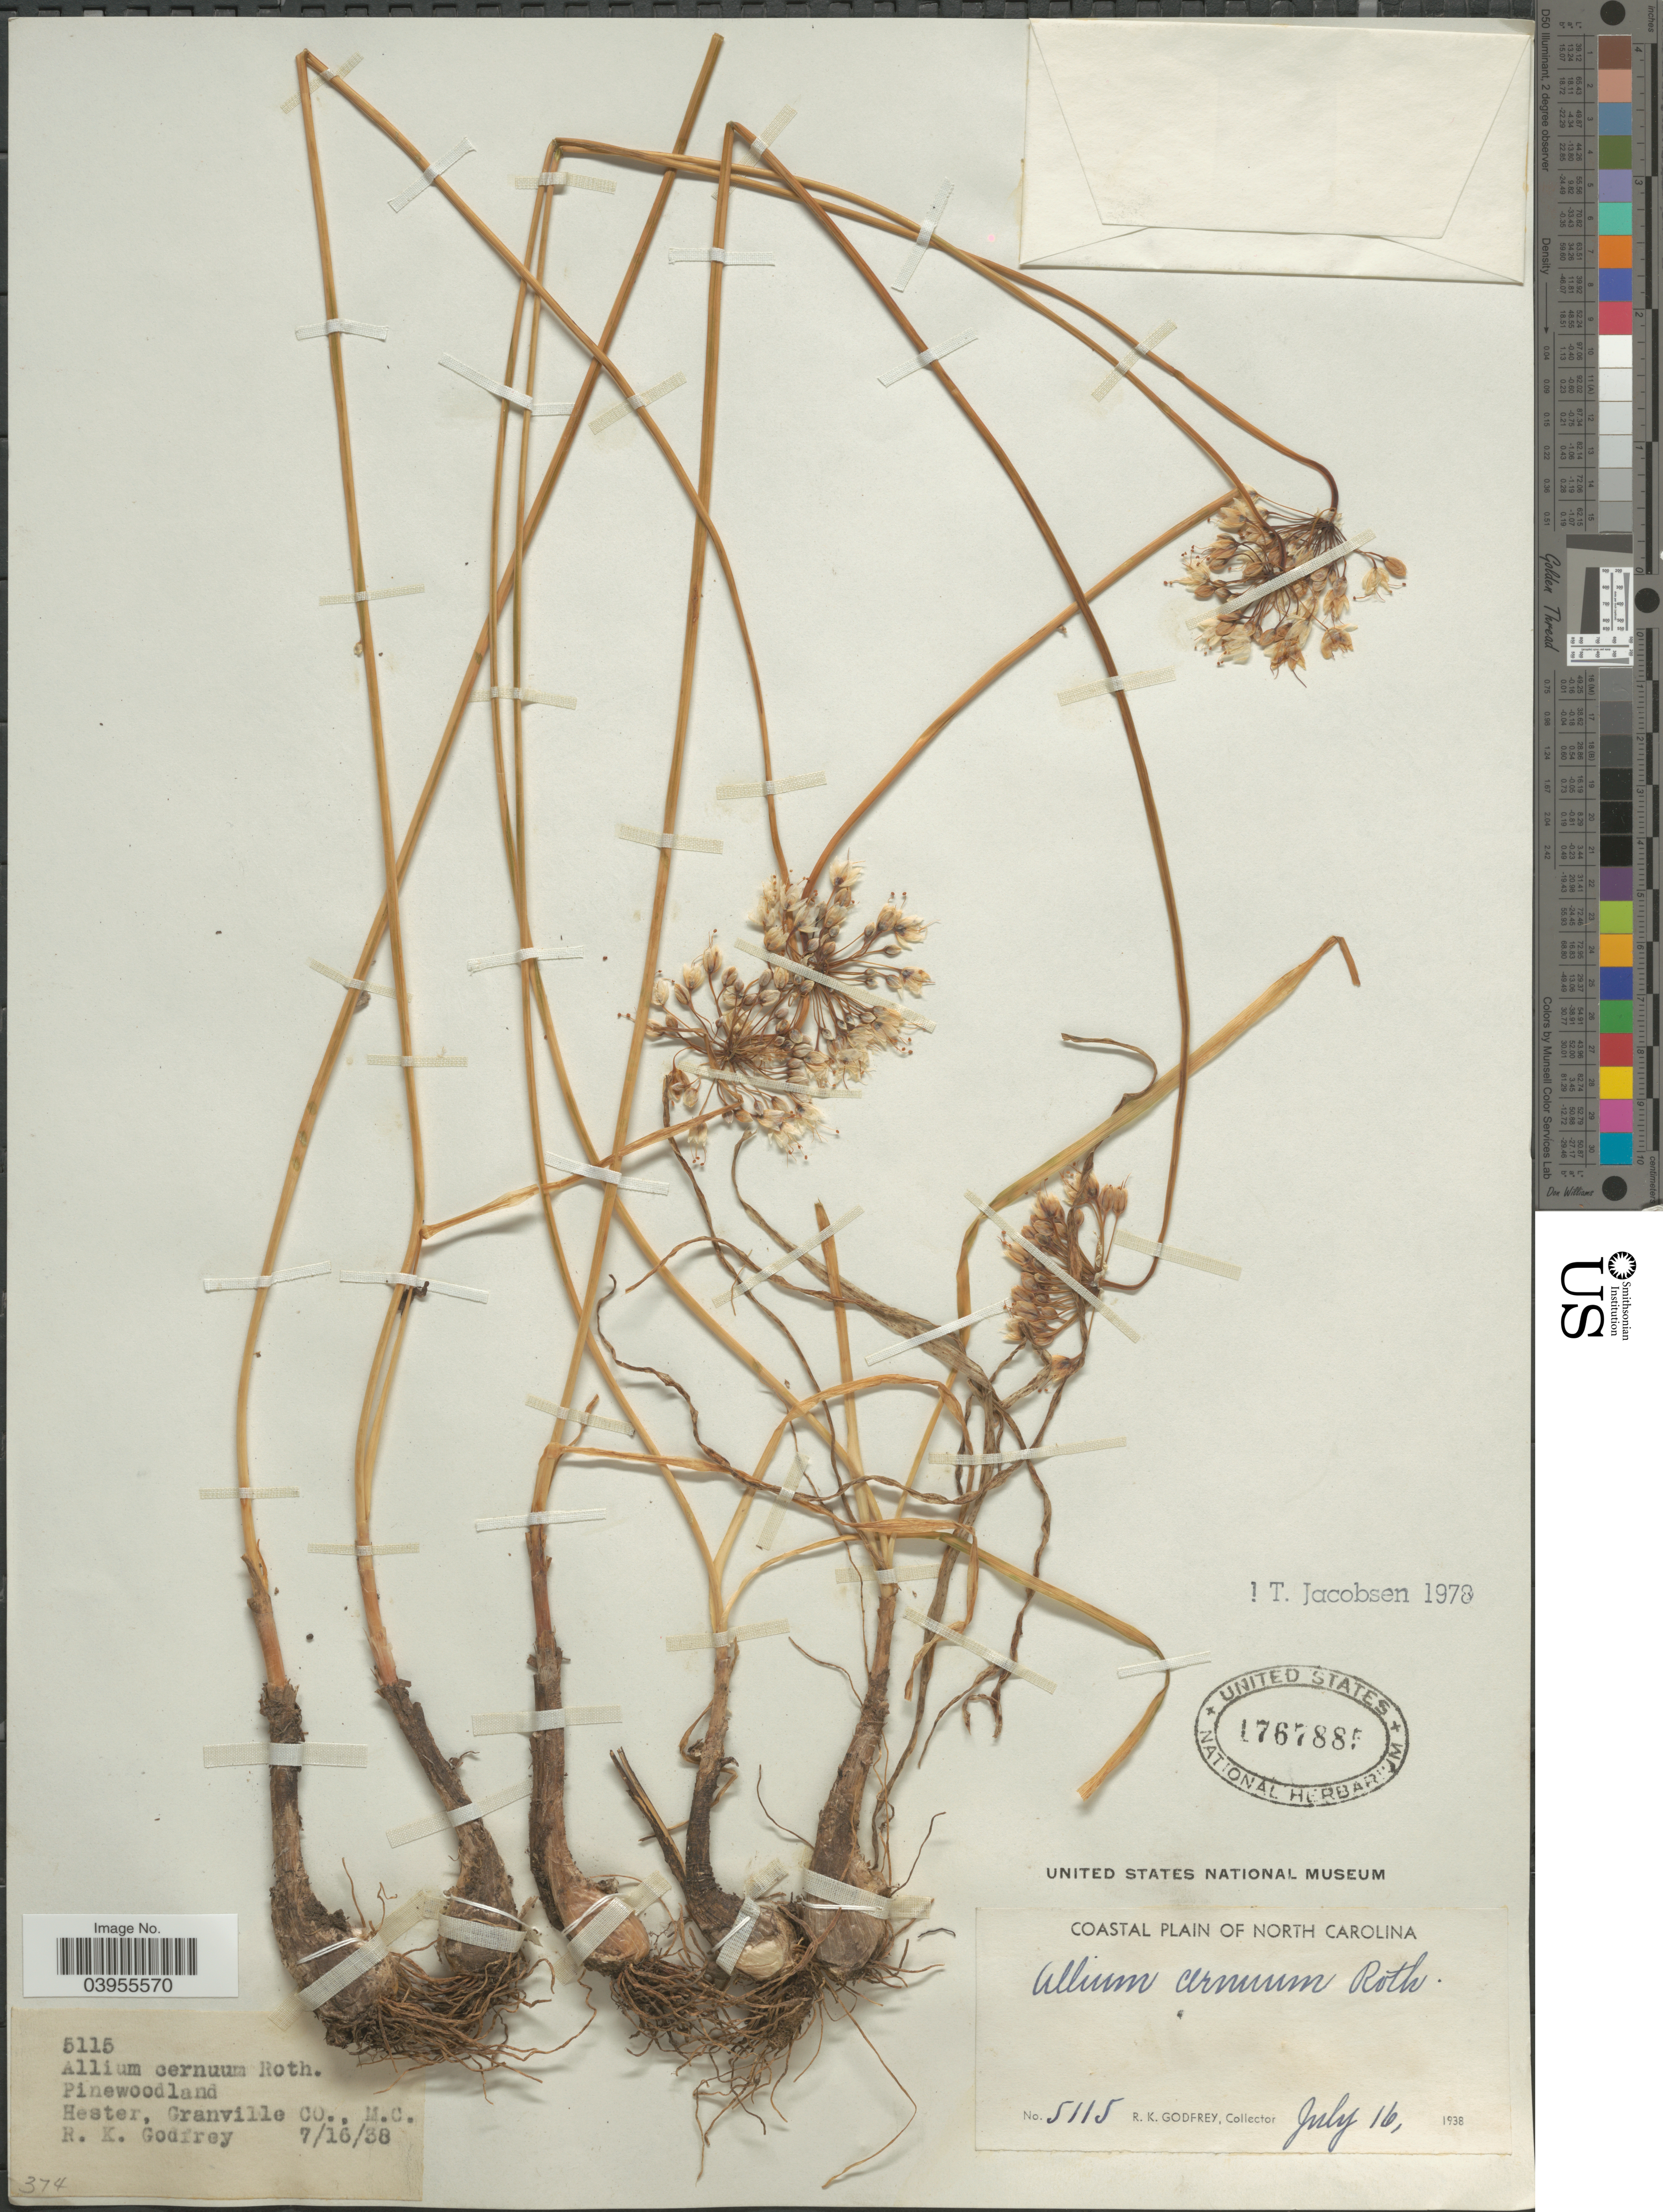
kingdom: Plantae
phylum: Tracheophyta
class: Liliopsida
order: Asparagales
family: Amaryllidaceae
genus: Allium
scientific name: Allium cernuum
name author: Roth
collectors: R. K. Godfrey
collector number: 5115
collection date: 1938-07-16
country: United States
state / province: North Carolina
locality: Coastal Plain of North Carolina. Hester, Granville Co.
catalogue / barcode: US 1767885